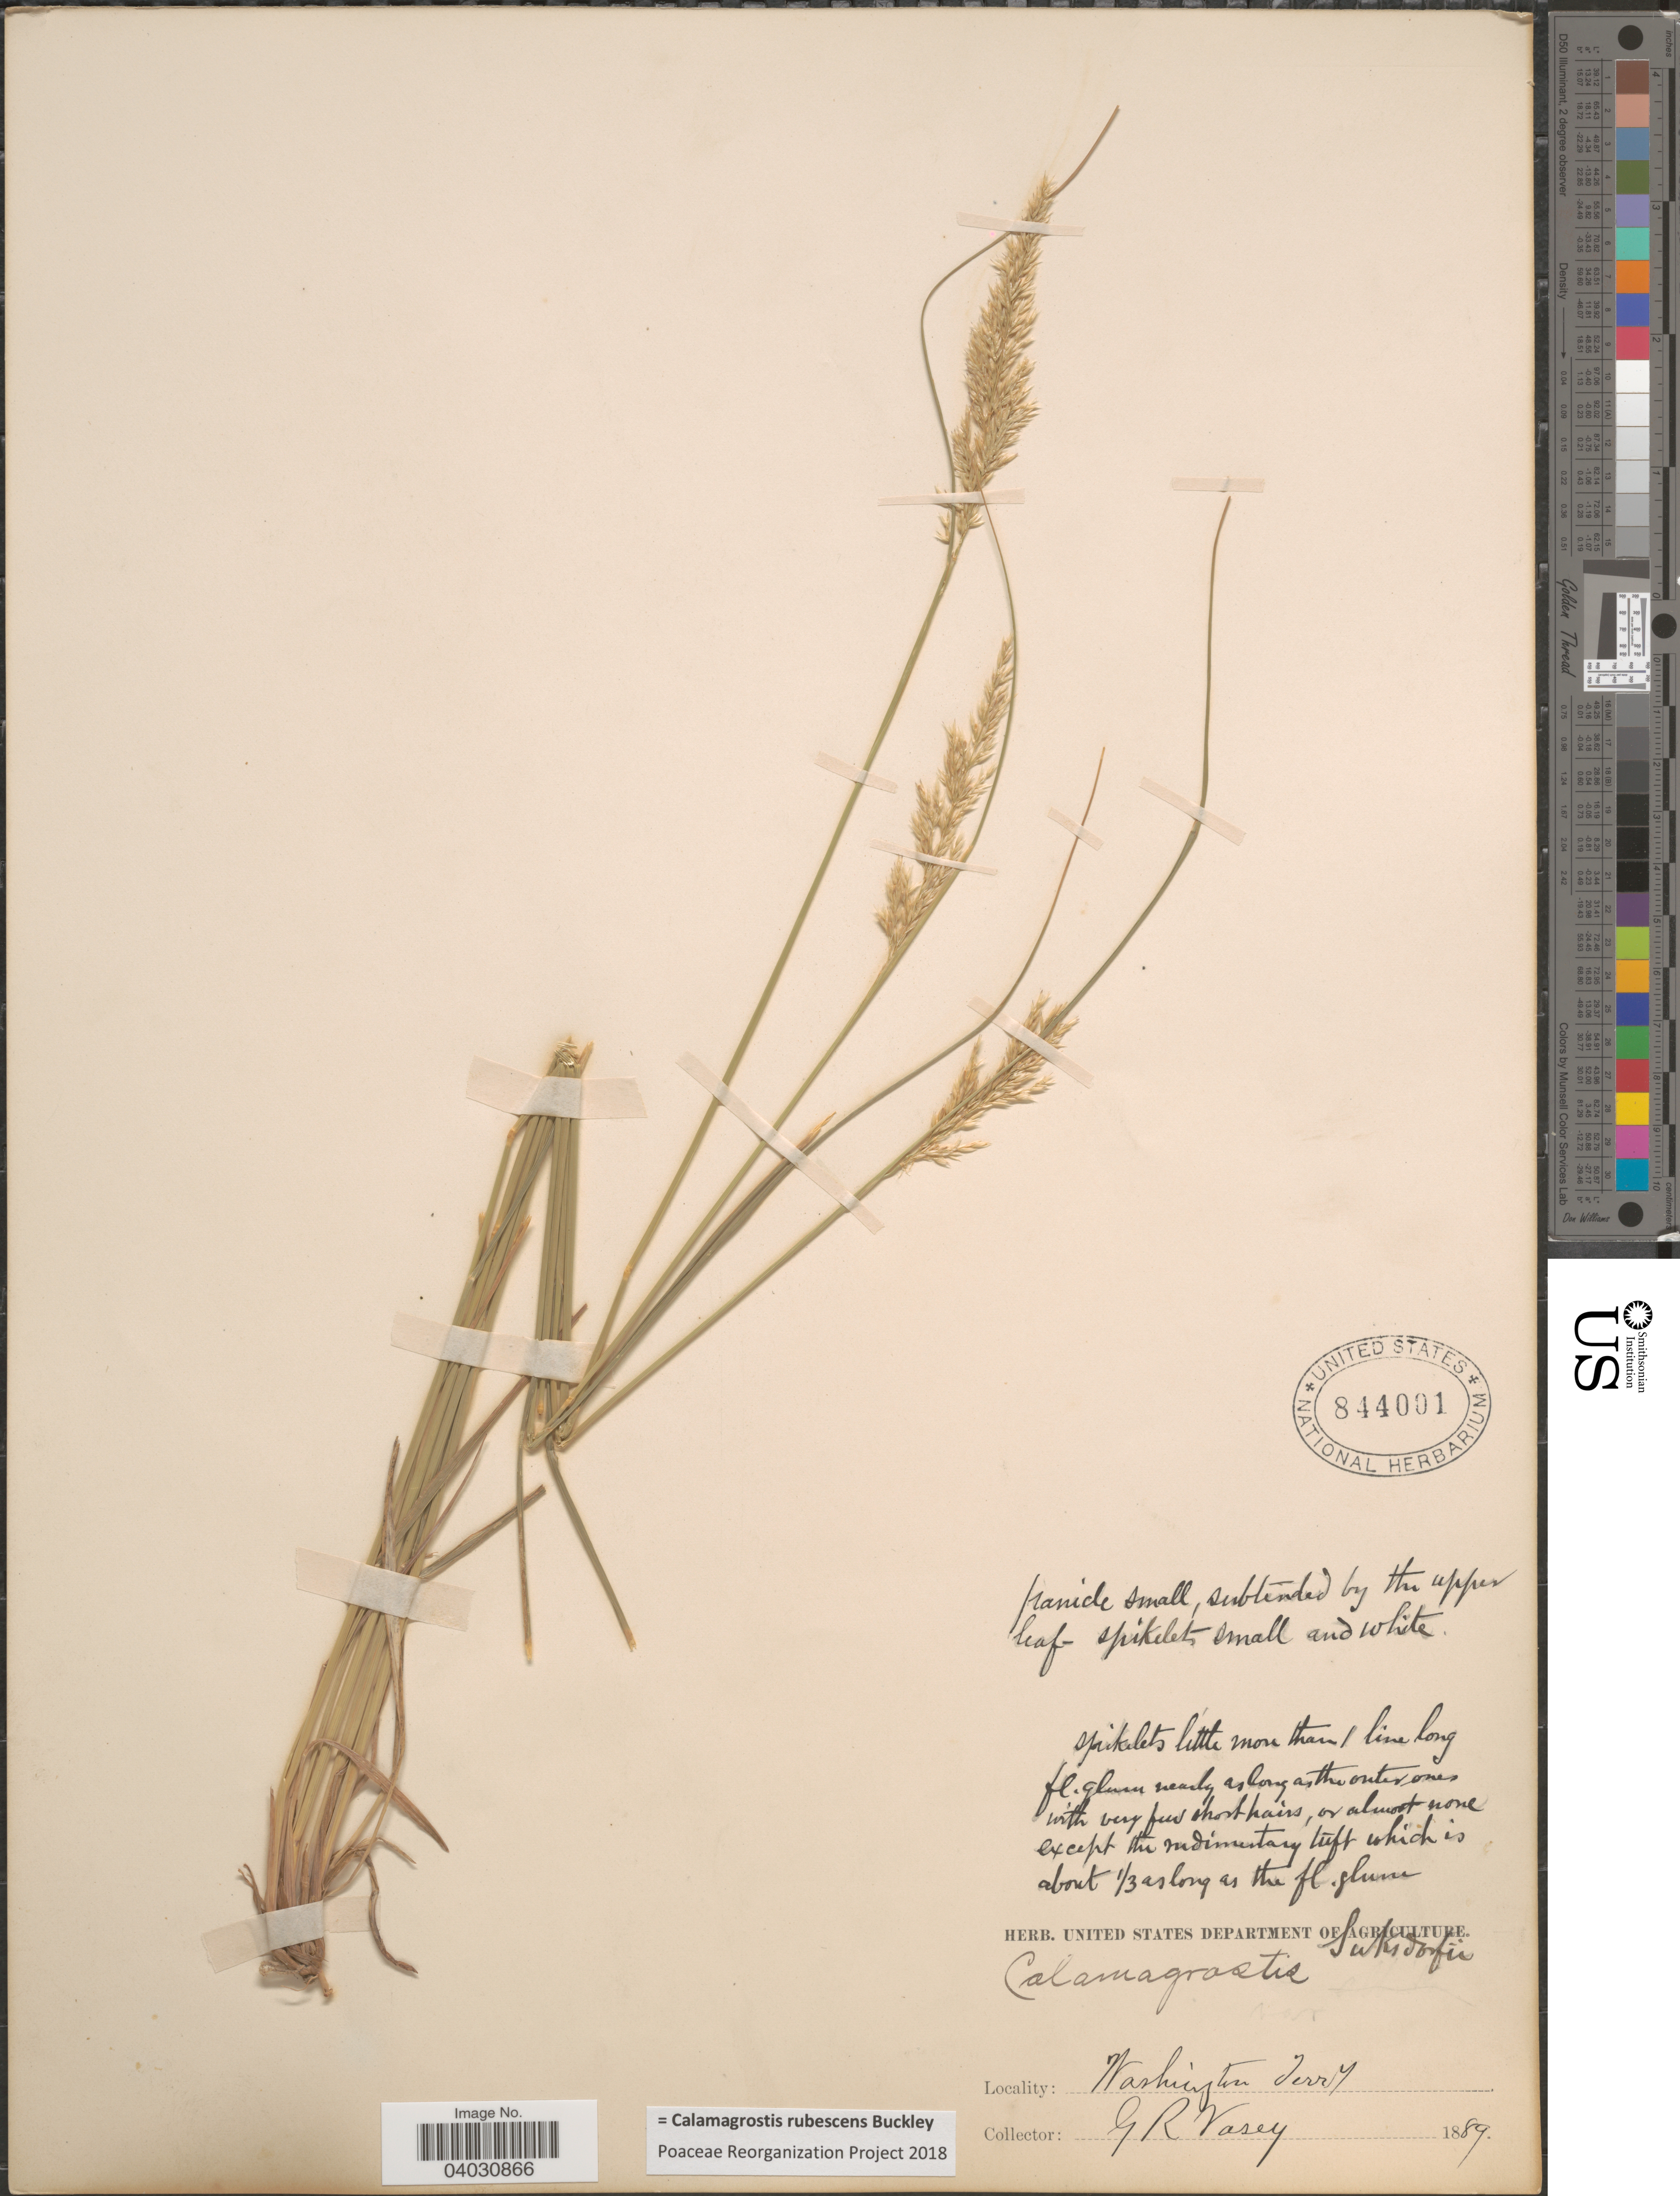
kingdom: Plantae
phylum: Tracheophyta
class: Liliopsida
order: Poales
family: Poaceae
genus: Calamagrostis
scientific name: Calamagrostis rubescens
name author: Buckley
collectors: G. R. Vasey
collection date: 1889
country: United States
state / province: Washington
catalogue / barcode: US 844001